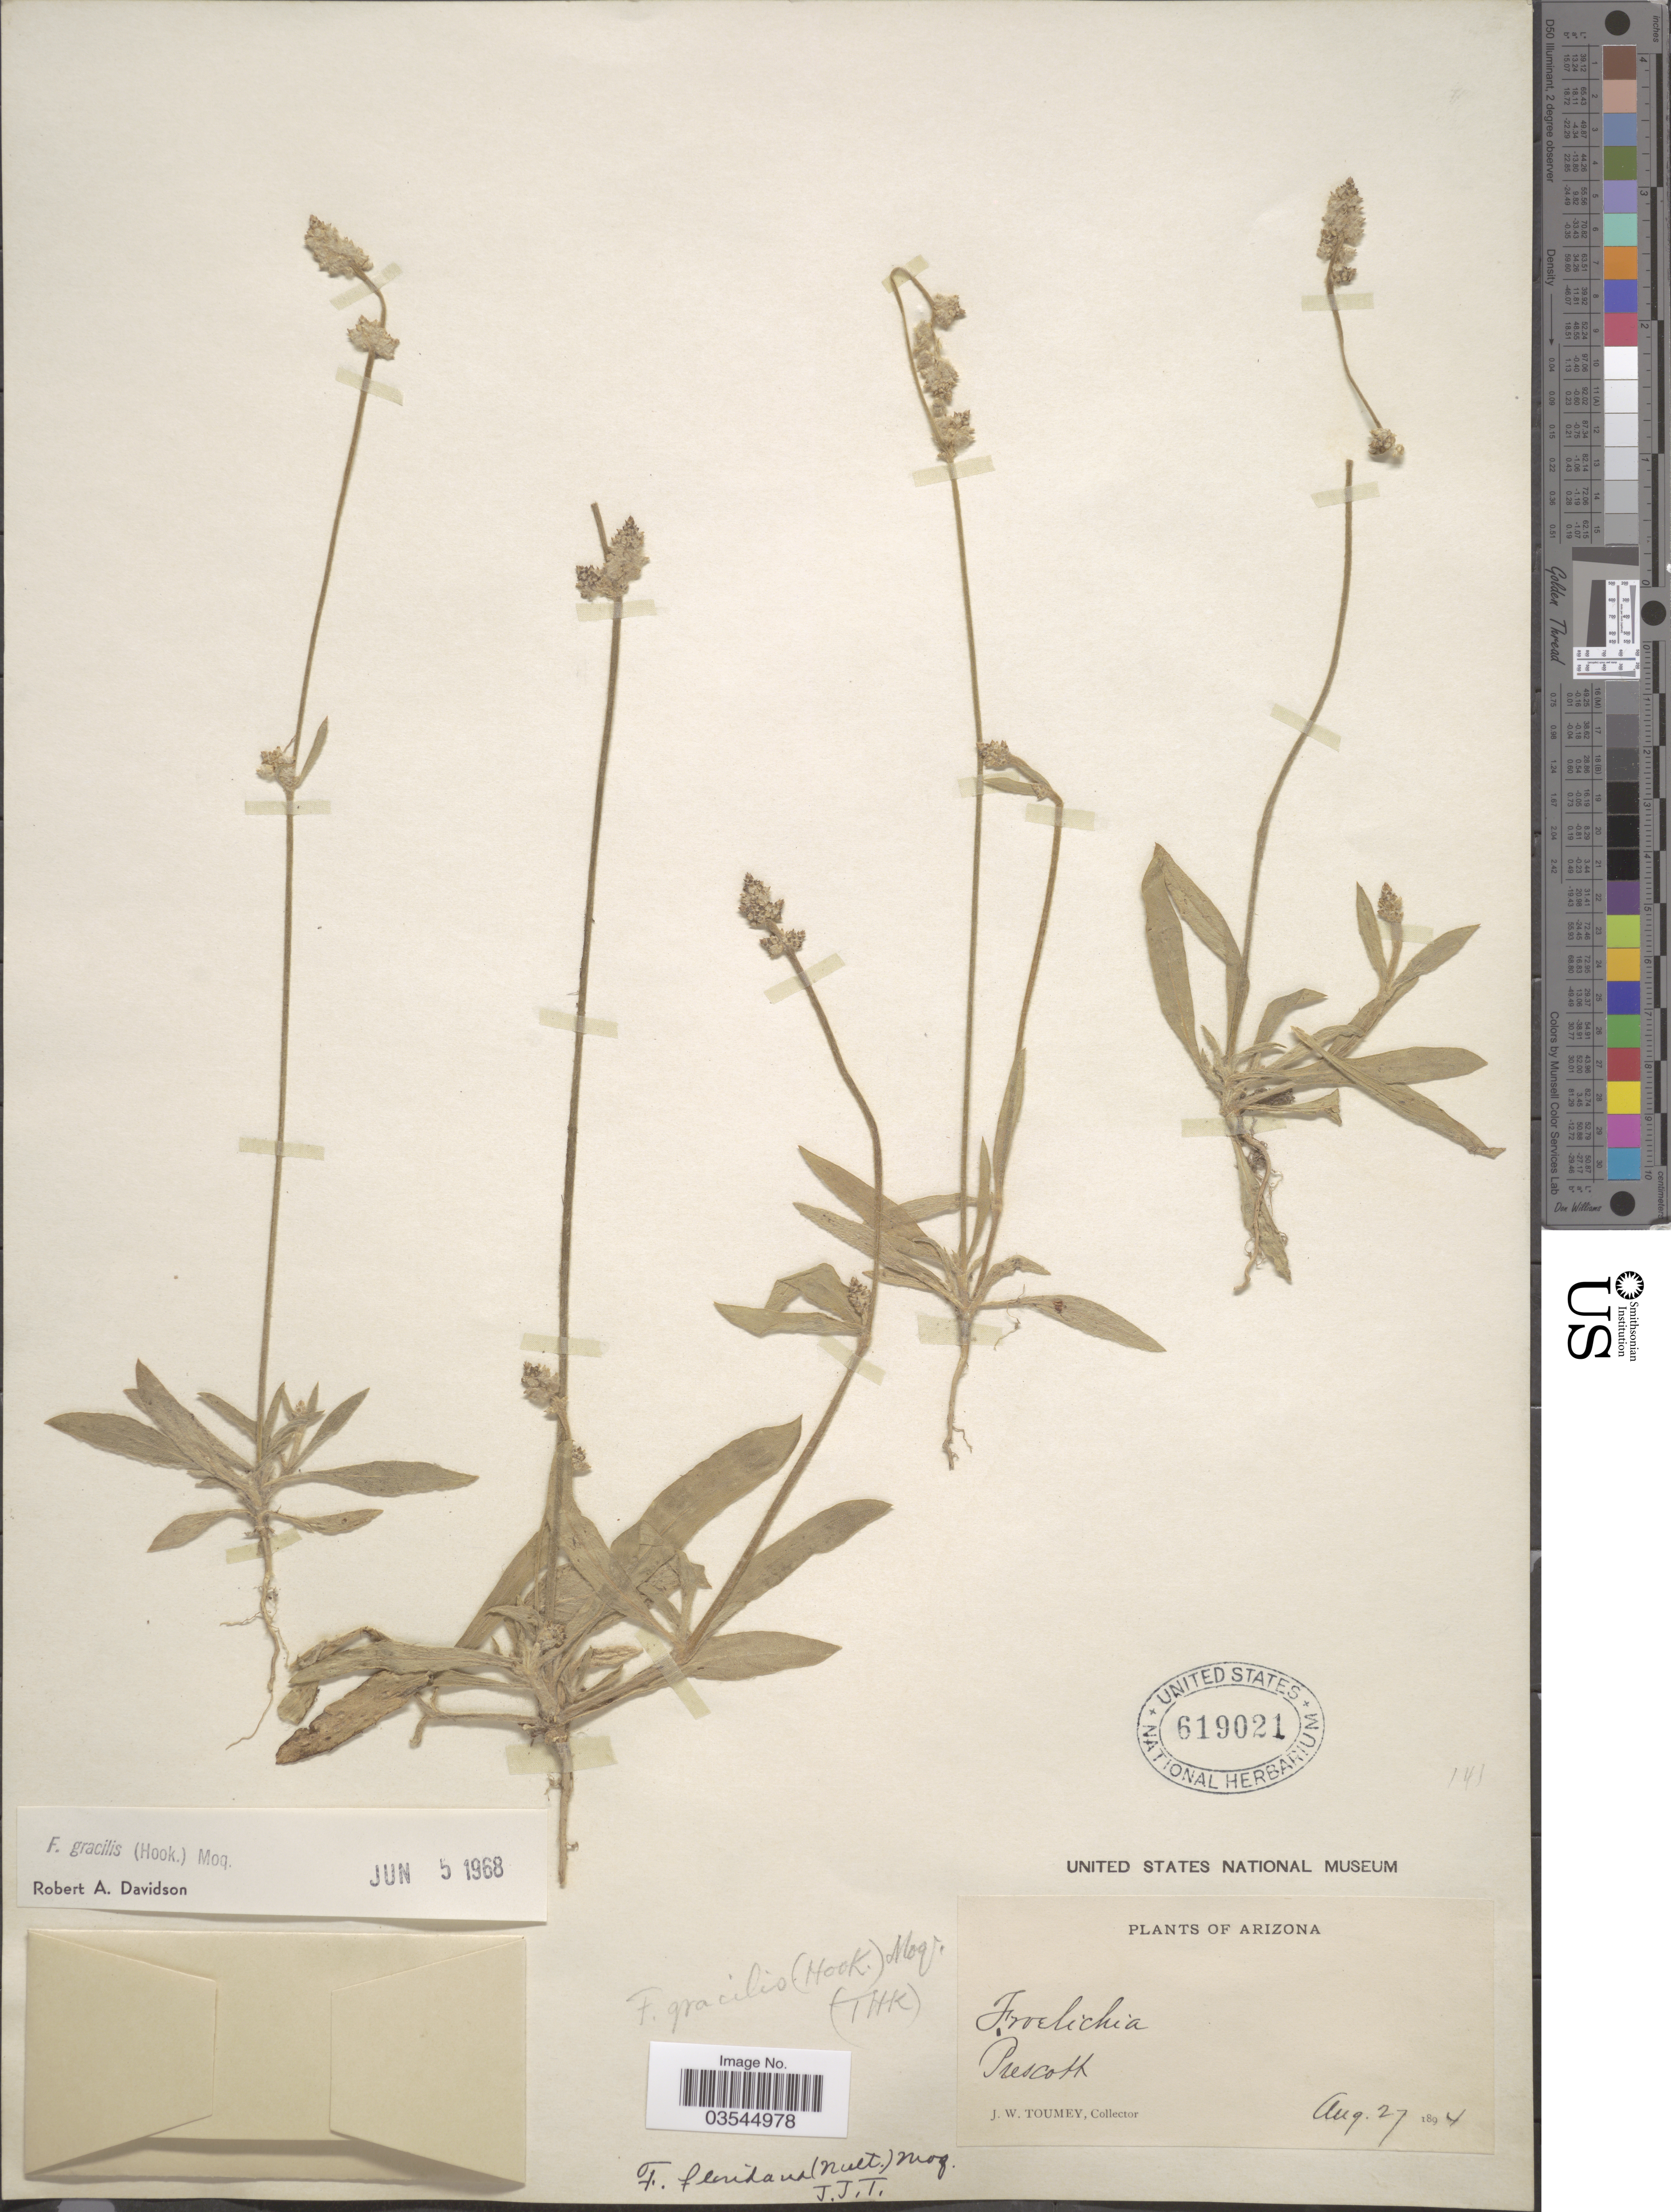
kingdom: Plantae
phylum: Tracheophyta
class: Magnoliopsida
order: Caryophyllales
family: Amaranthaceae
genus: Froelichia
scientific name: Froelichia gracilis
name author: (Hook.) Moq.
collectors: J. W. Toumey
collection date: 1894-08-27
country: United States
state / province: Arizona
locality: Prescott.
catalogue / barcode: US 619021